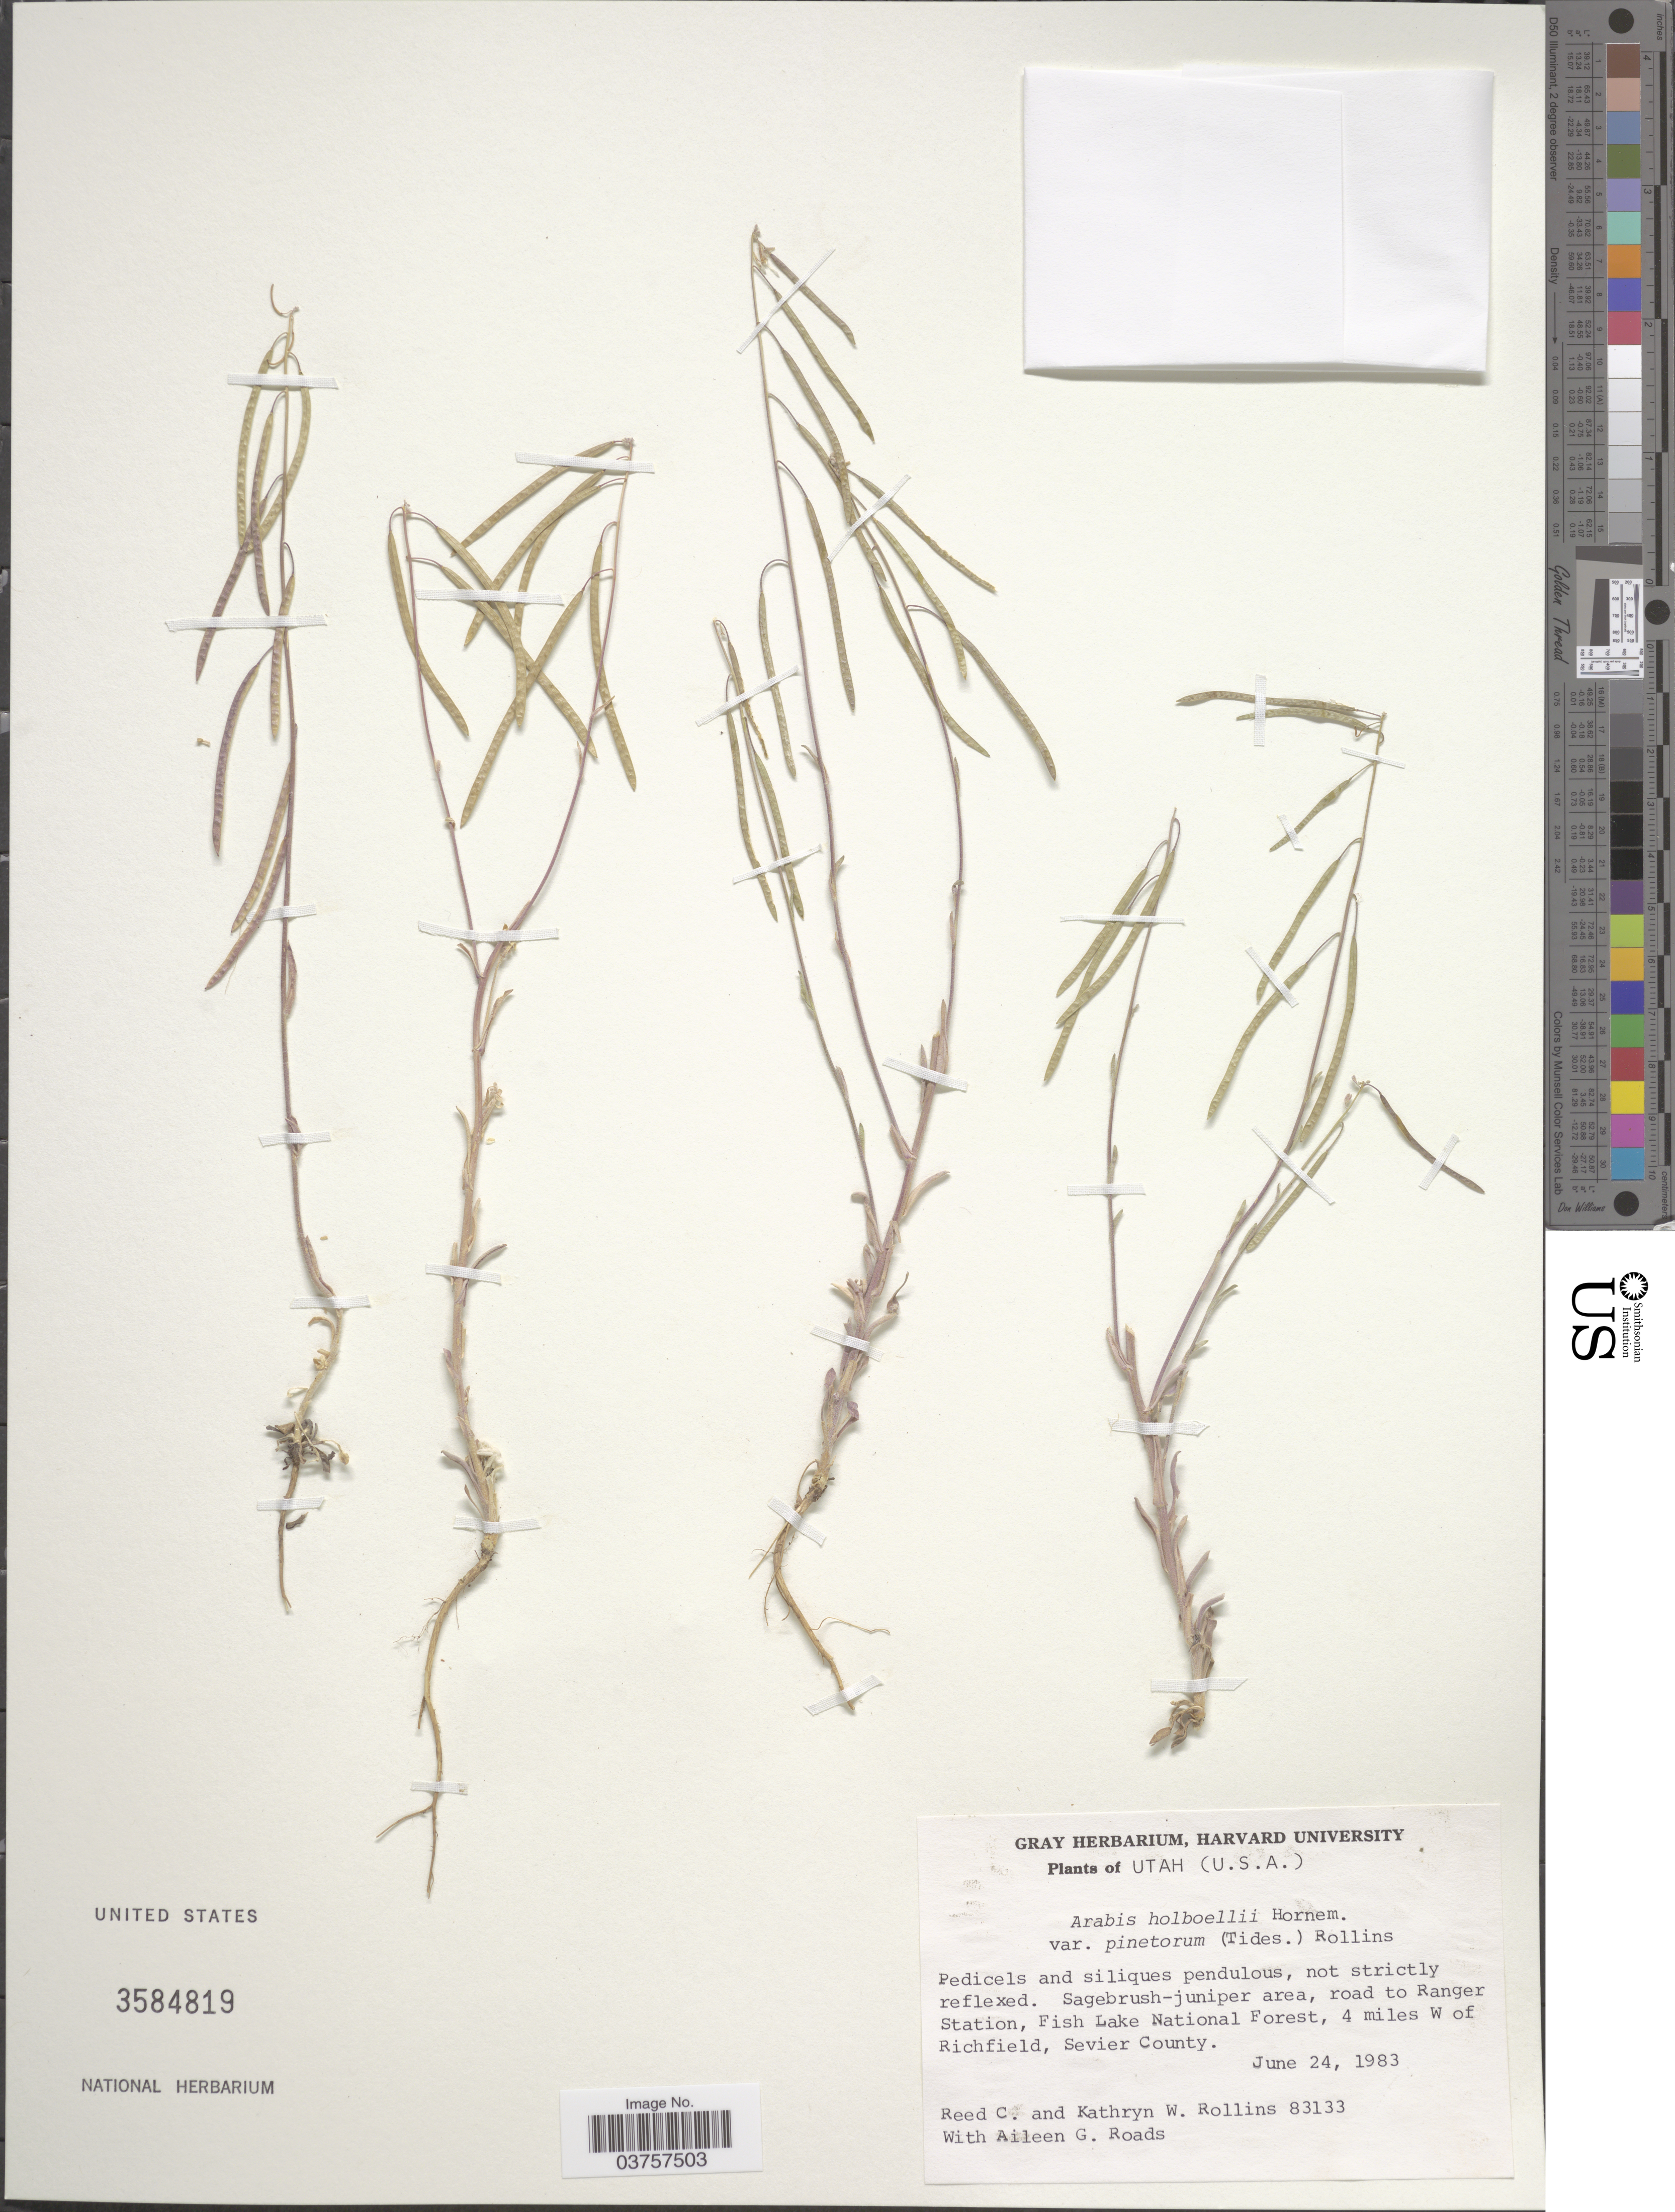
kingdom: Plantae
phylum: Tracheophyta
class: Magnoliopsida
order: Brassicales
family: Brassicaceae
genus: Arabis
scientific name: Arabis holboellii var. pinetorum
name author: (Tidestr.) Rollins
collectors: R. C. Rollins, K. W. Rollins & A. Roads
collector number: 83133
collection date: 1983-06-24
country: United States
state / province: Utah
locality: Road to Ranger Station, Fish Lake National Forest, 4 miles W of Richfield, Sevier County.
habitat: sagebrush-juniper area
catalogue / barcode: US 3584819